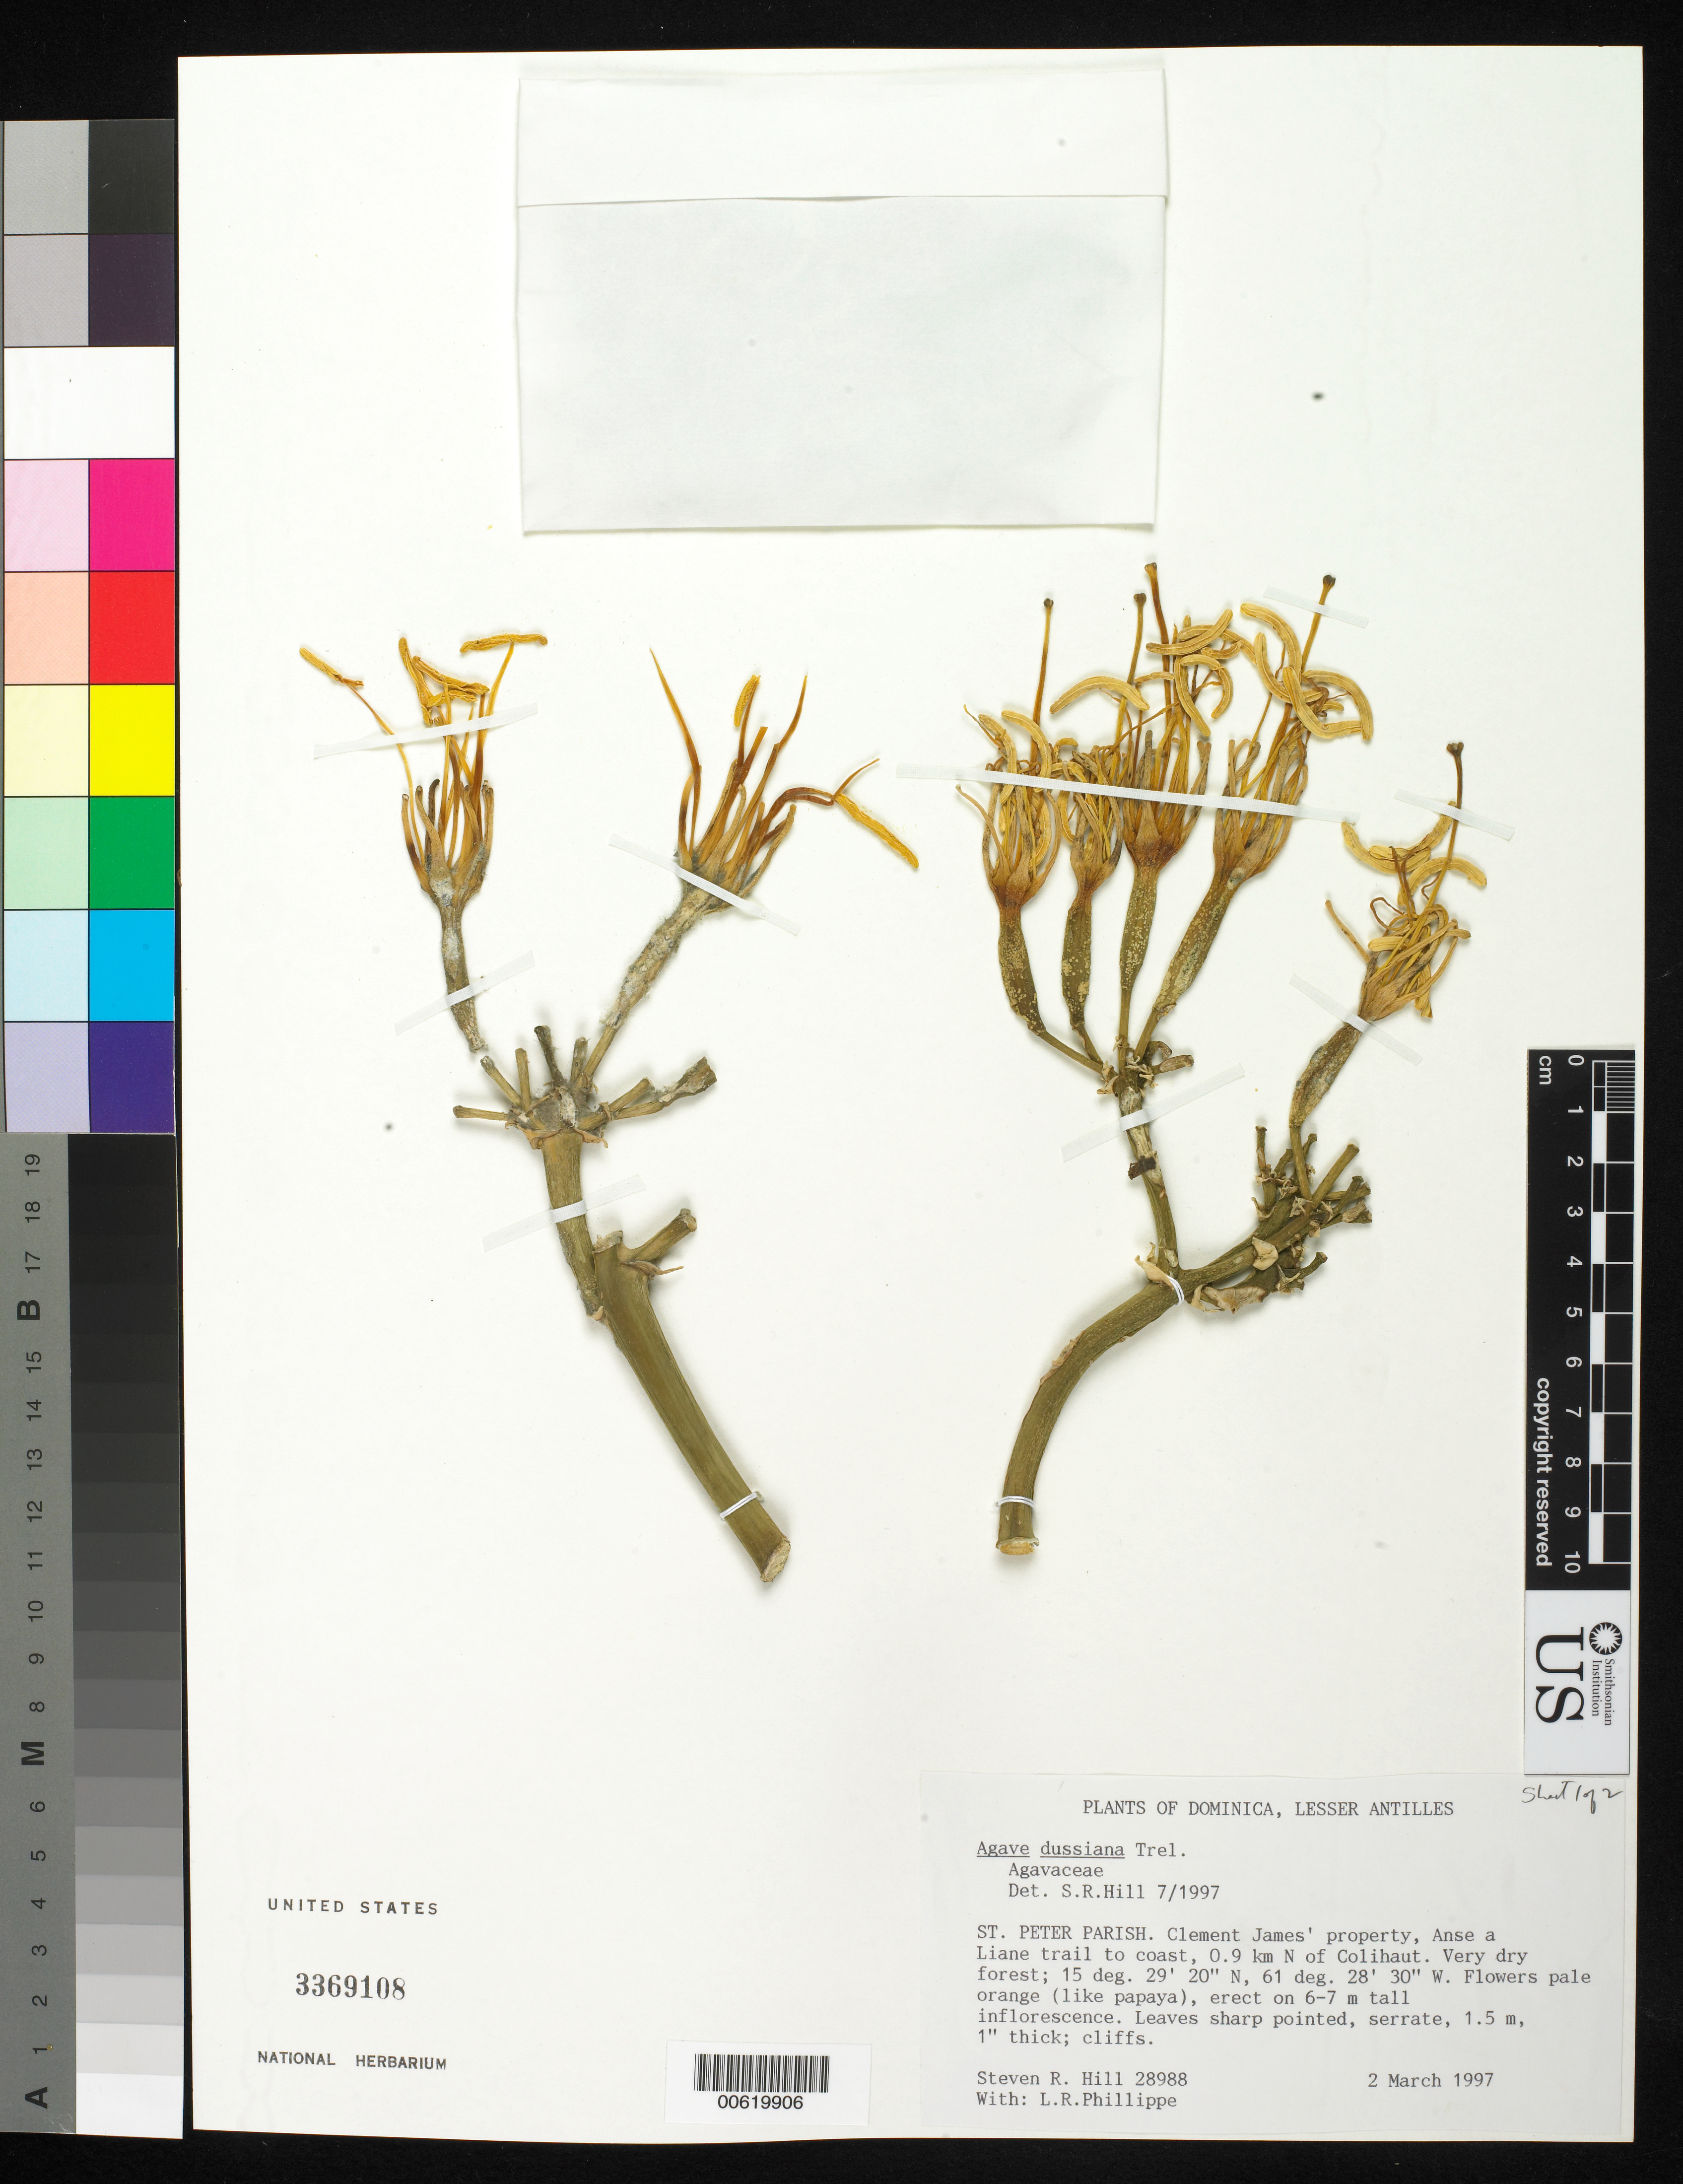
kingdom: Plantae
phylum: Tracheophyta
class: Liliopsida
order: Asparagales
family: Asparagaceae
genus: Agave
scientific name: Agave dussiana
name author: Trel.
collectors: S. R. Hill & L. Phillippe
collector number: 28988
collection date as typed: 02 Mar 1997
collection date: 1997-03-02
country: Dominica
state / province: St. Peter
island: Dominica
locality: Clement james property, anse a liane trail to coast, n of colihaut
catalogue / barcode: US 3369108